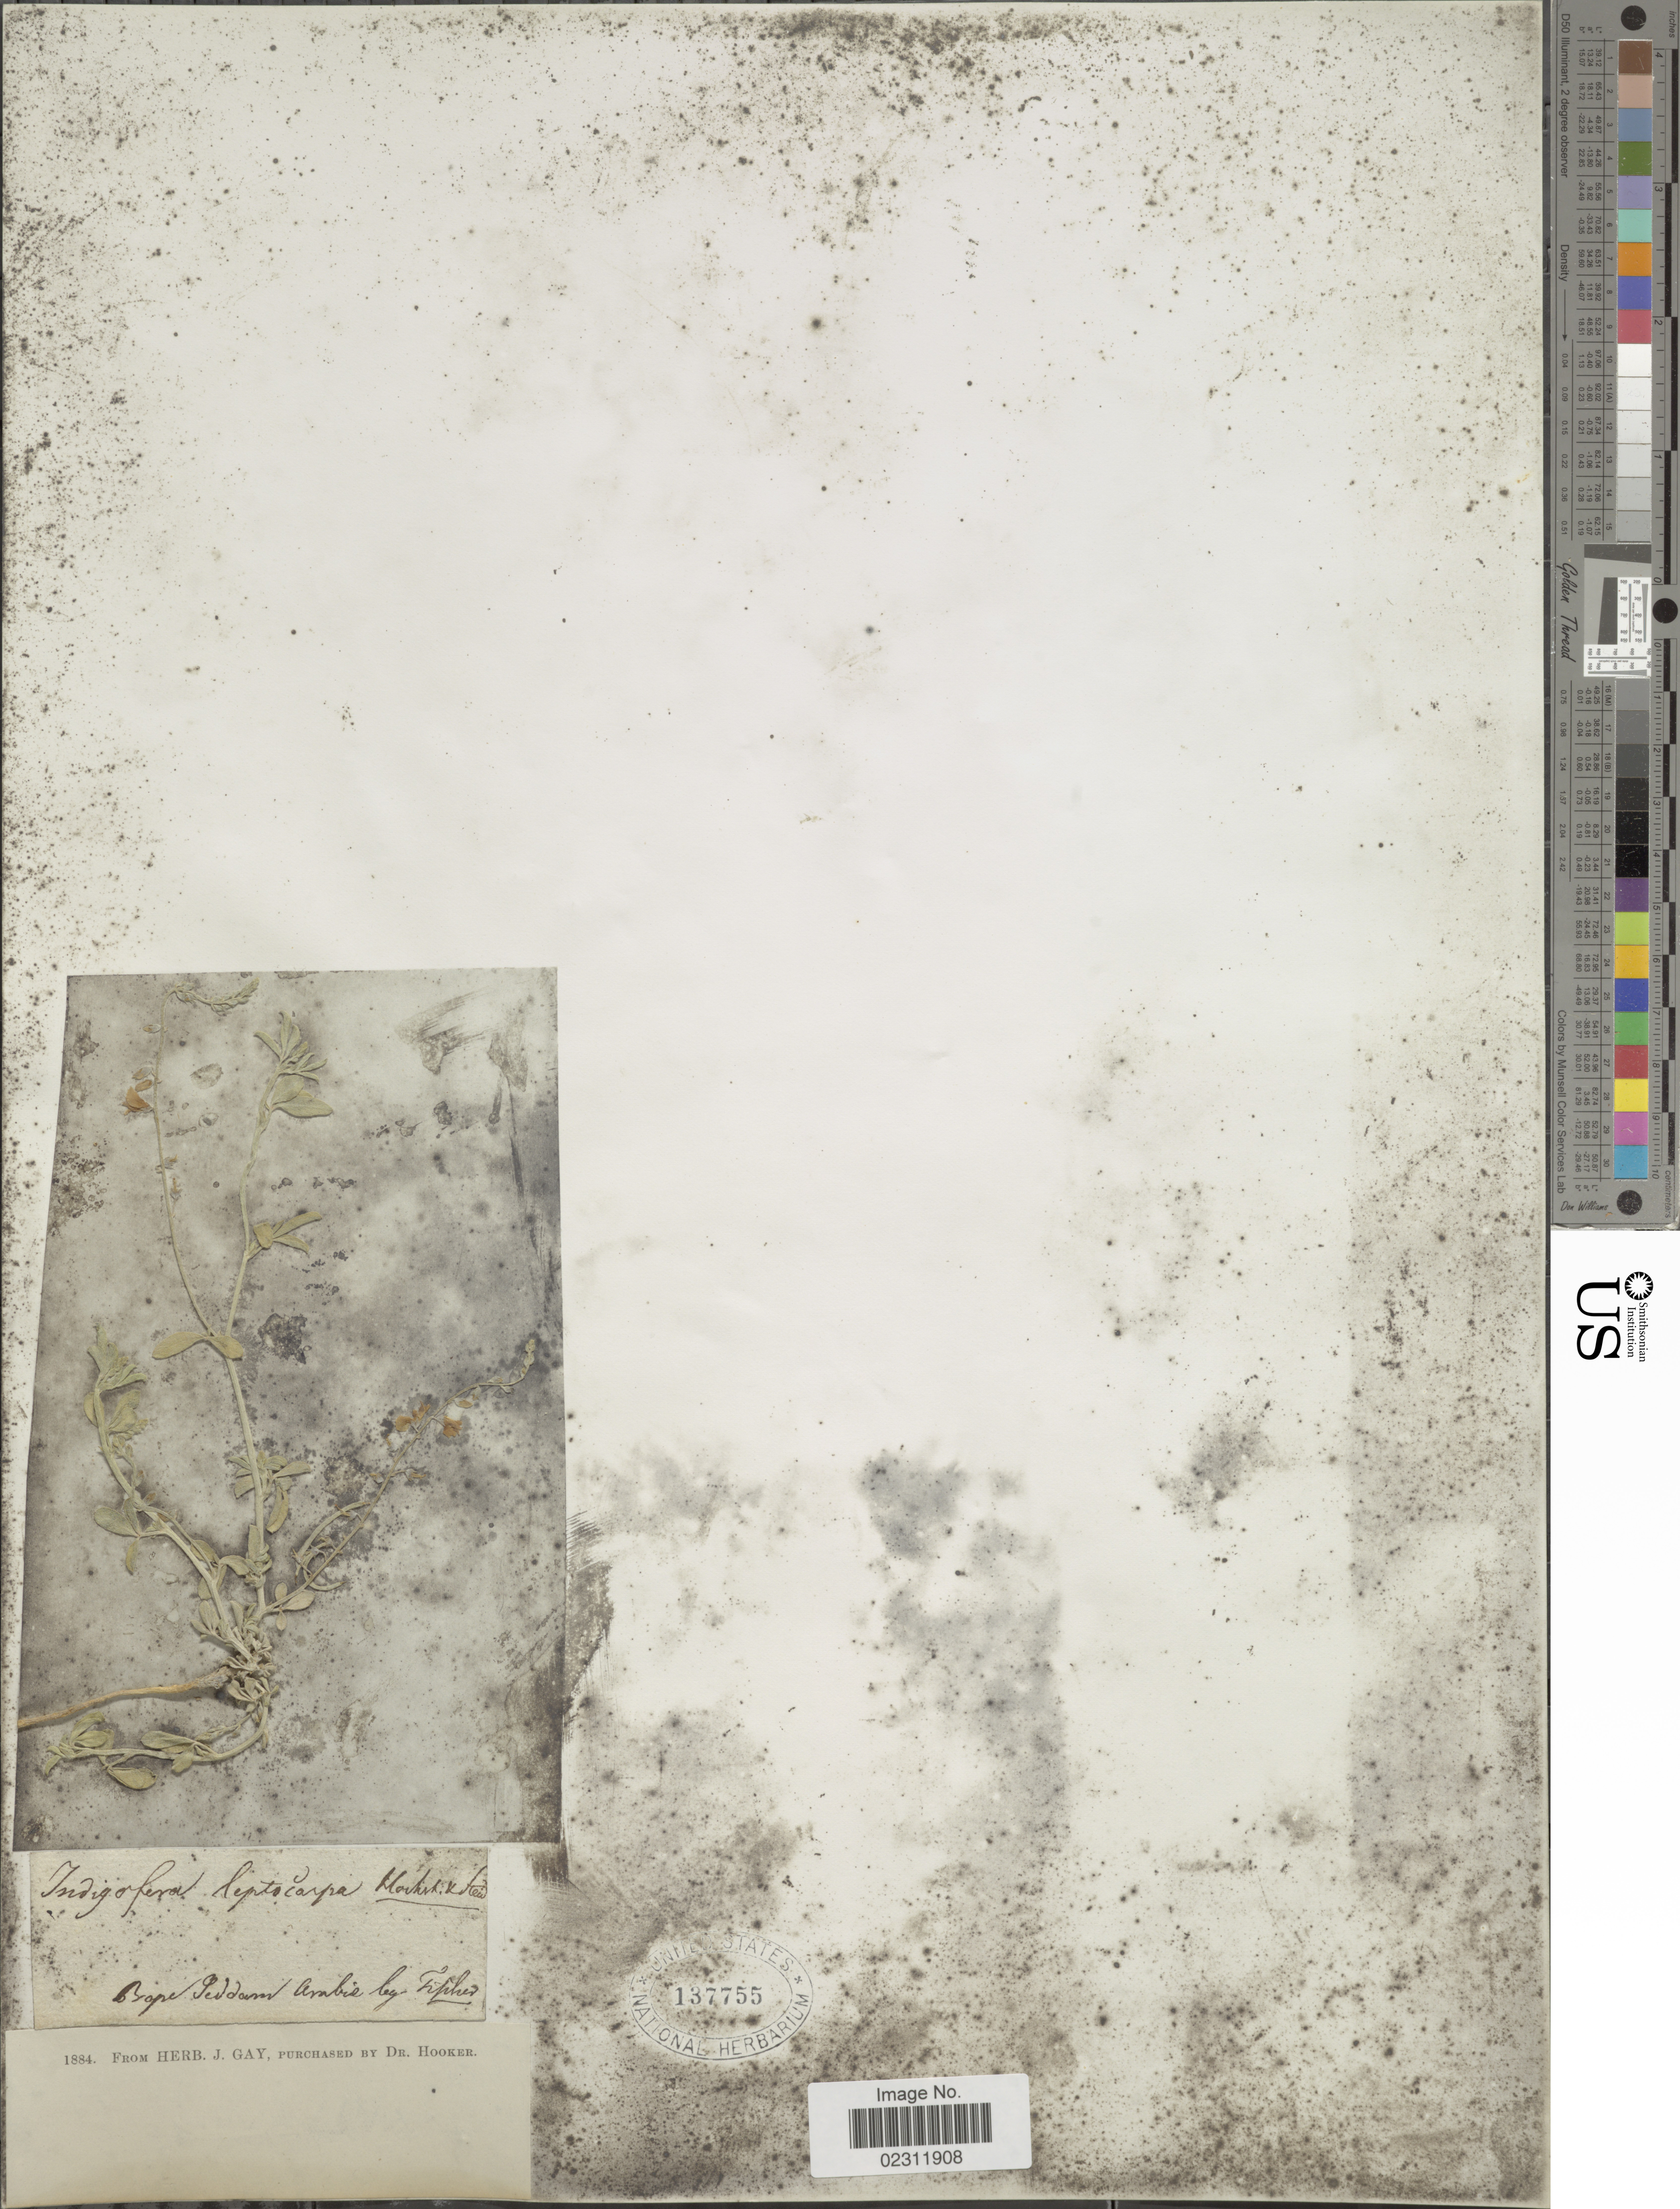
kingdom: Plantae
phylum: Tracheophyta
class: Magnoliopsida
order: Fabales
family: Fabaceae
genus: Indigofera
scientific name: Indigofera leptocarpa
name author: Eckl. & Zeyh.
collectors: Fipher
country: Saudi Arabia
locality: Prope Peddam [interpreted], Arabie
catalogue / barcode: US 137755